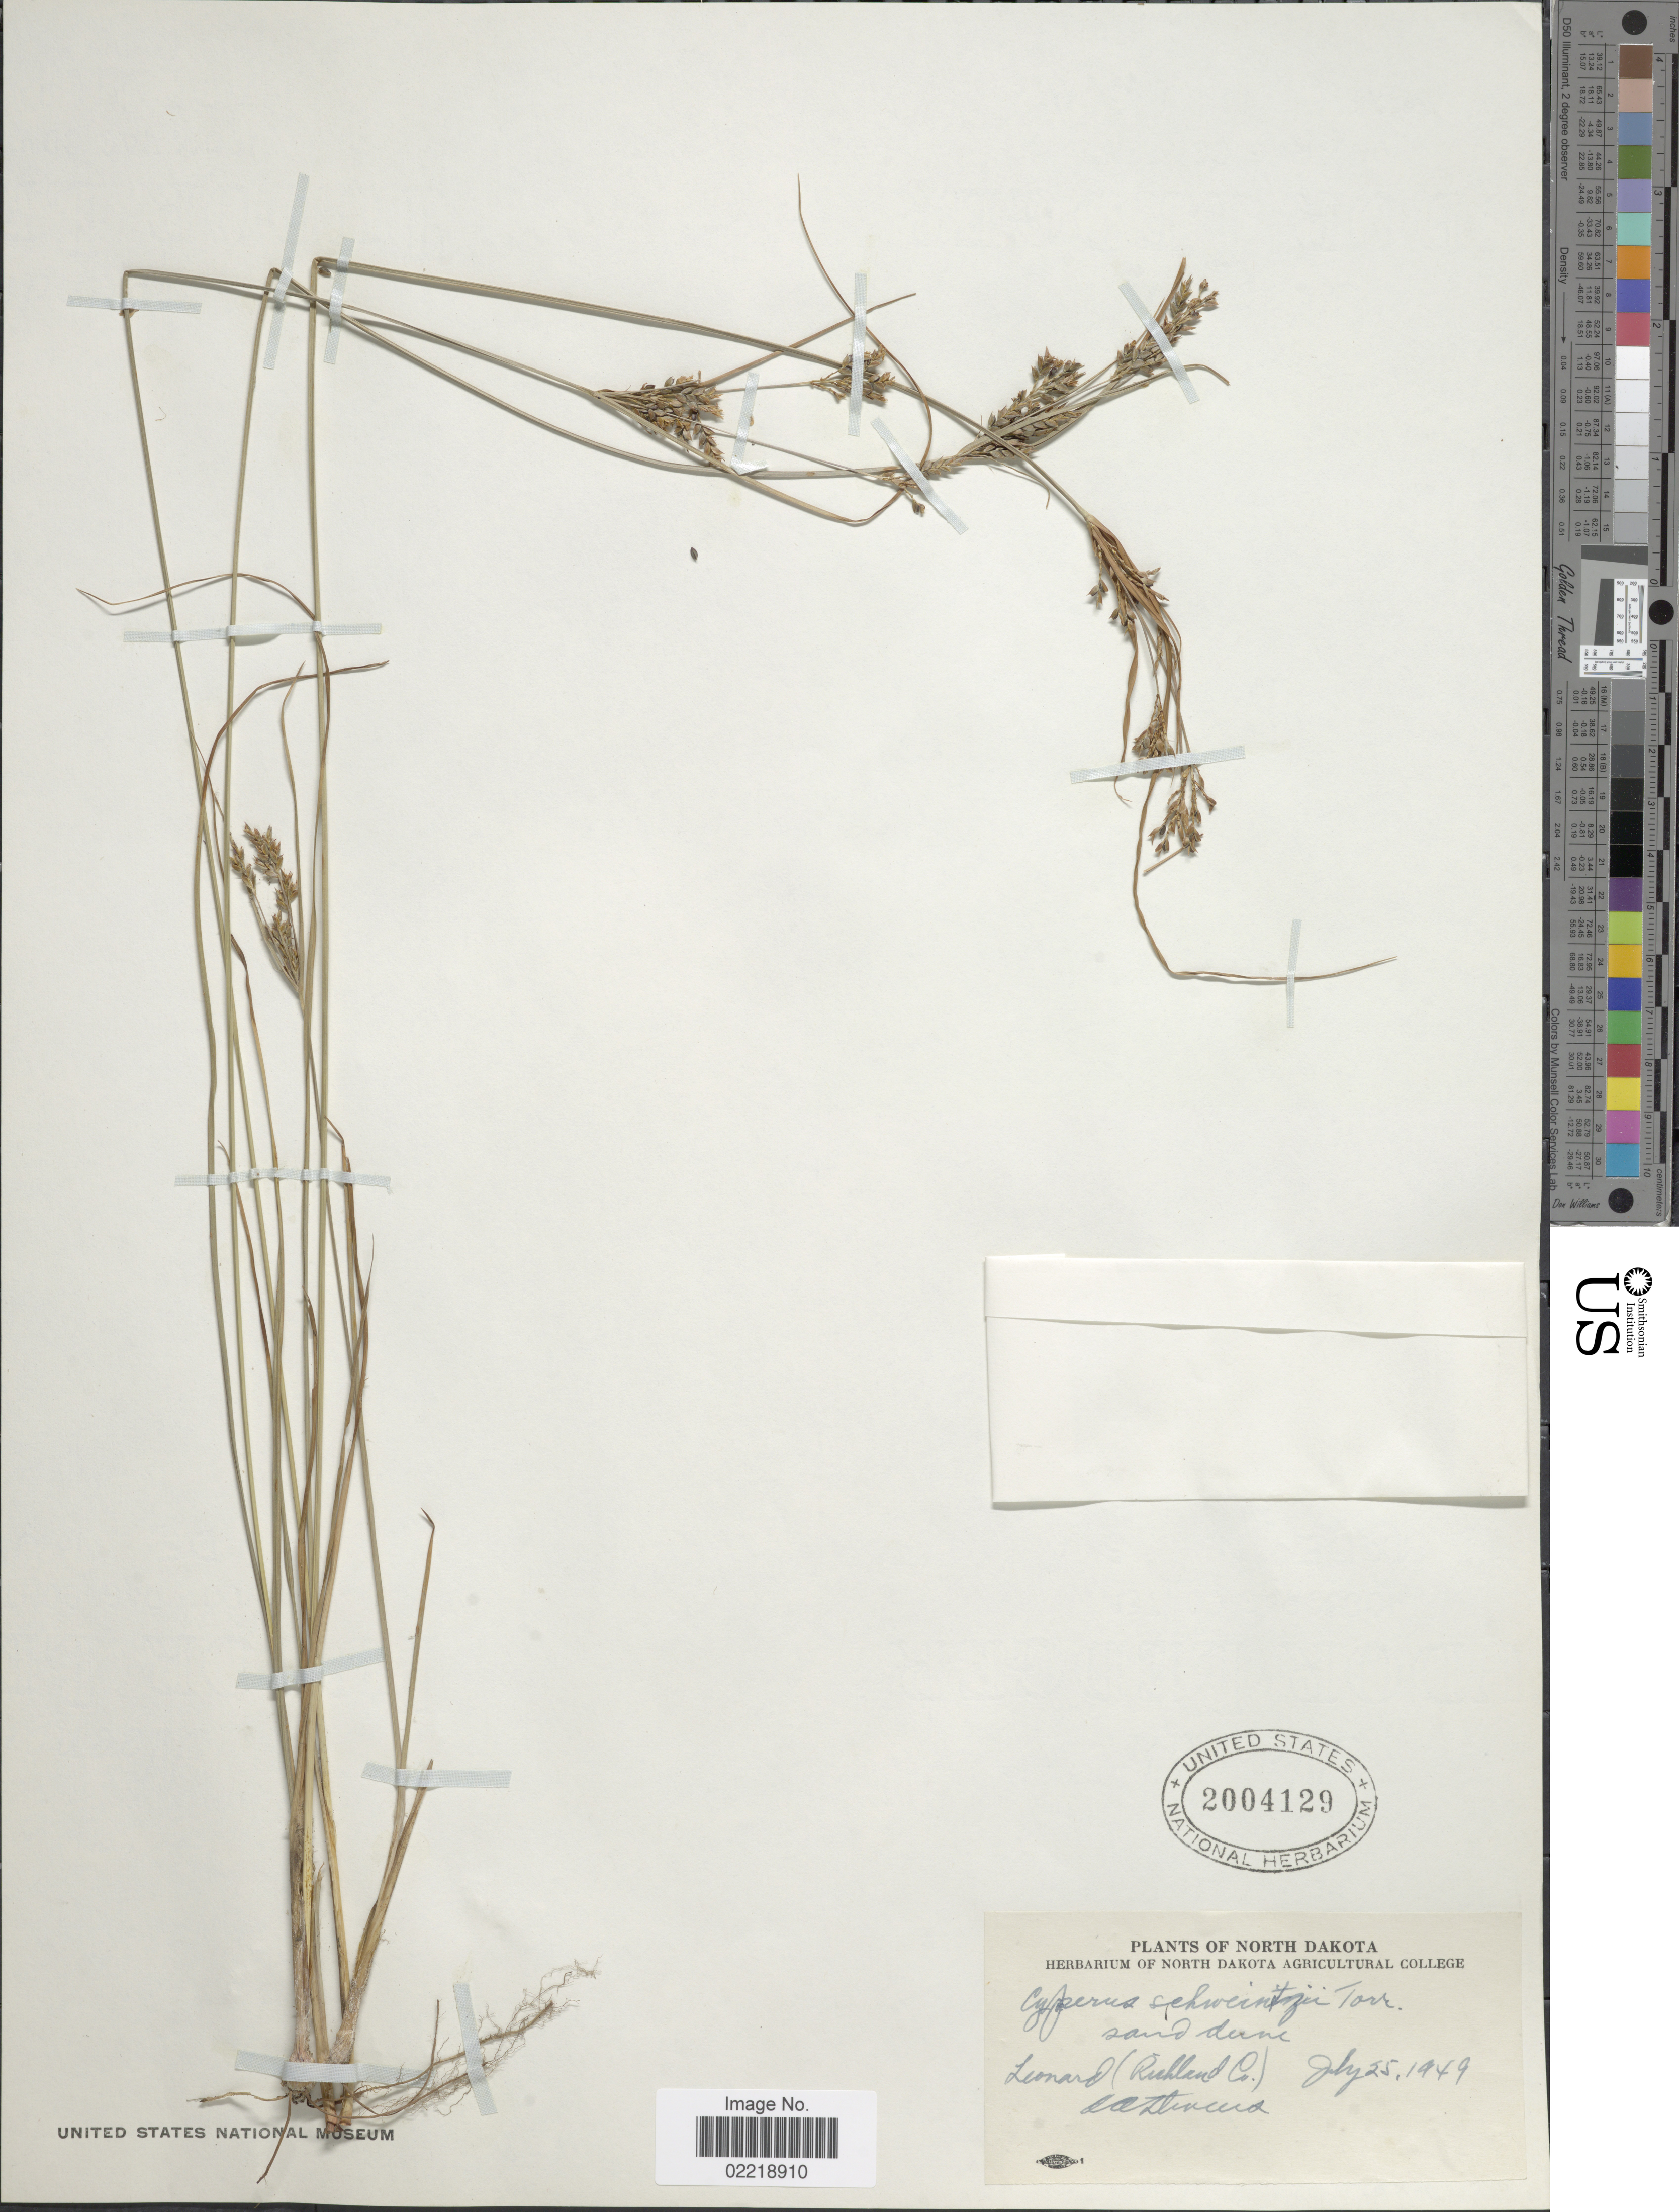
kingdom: Plantae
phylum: Tracheophyta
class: Liliopsida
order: Poales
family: Cyperaceae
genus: Cyperus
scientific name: Cyperus schweinitzii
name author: Torr.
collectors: O. A. Stevens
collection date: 1949-07-25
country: United States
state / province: North Dakota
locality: Sand dune, leonard (Richland Co.)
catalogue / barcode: US 2004129